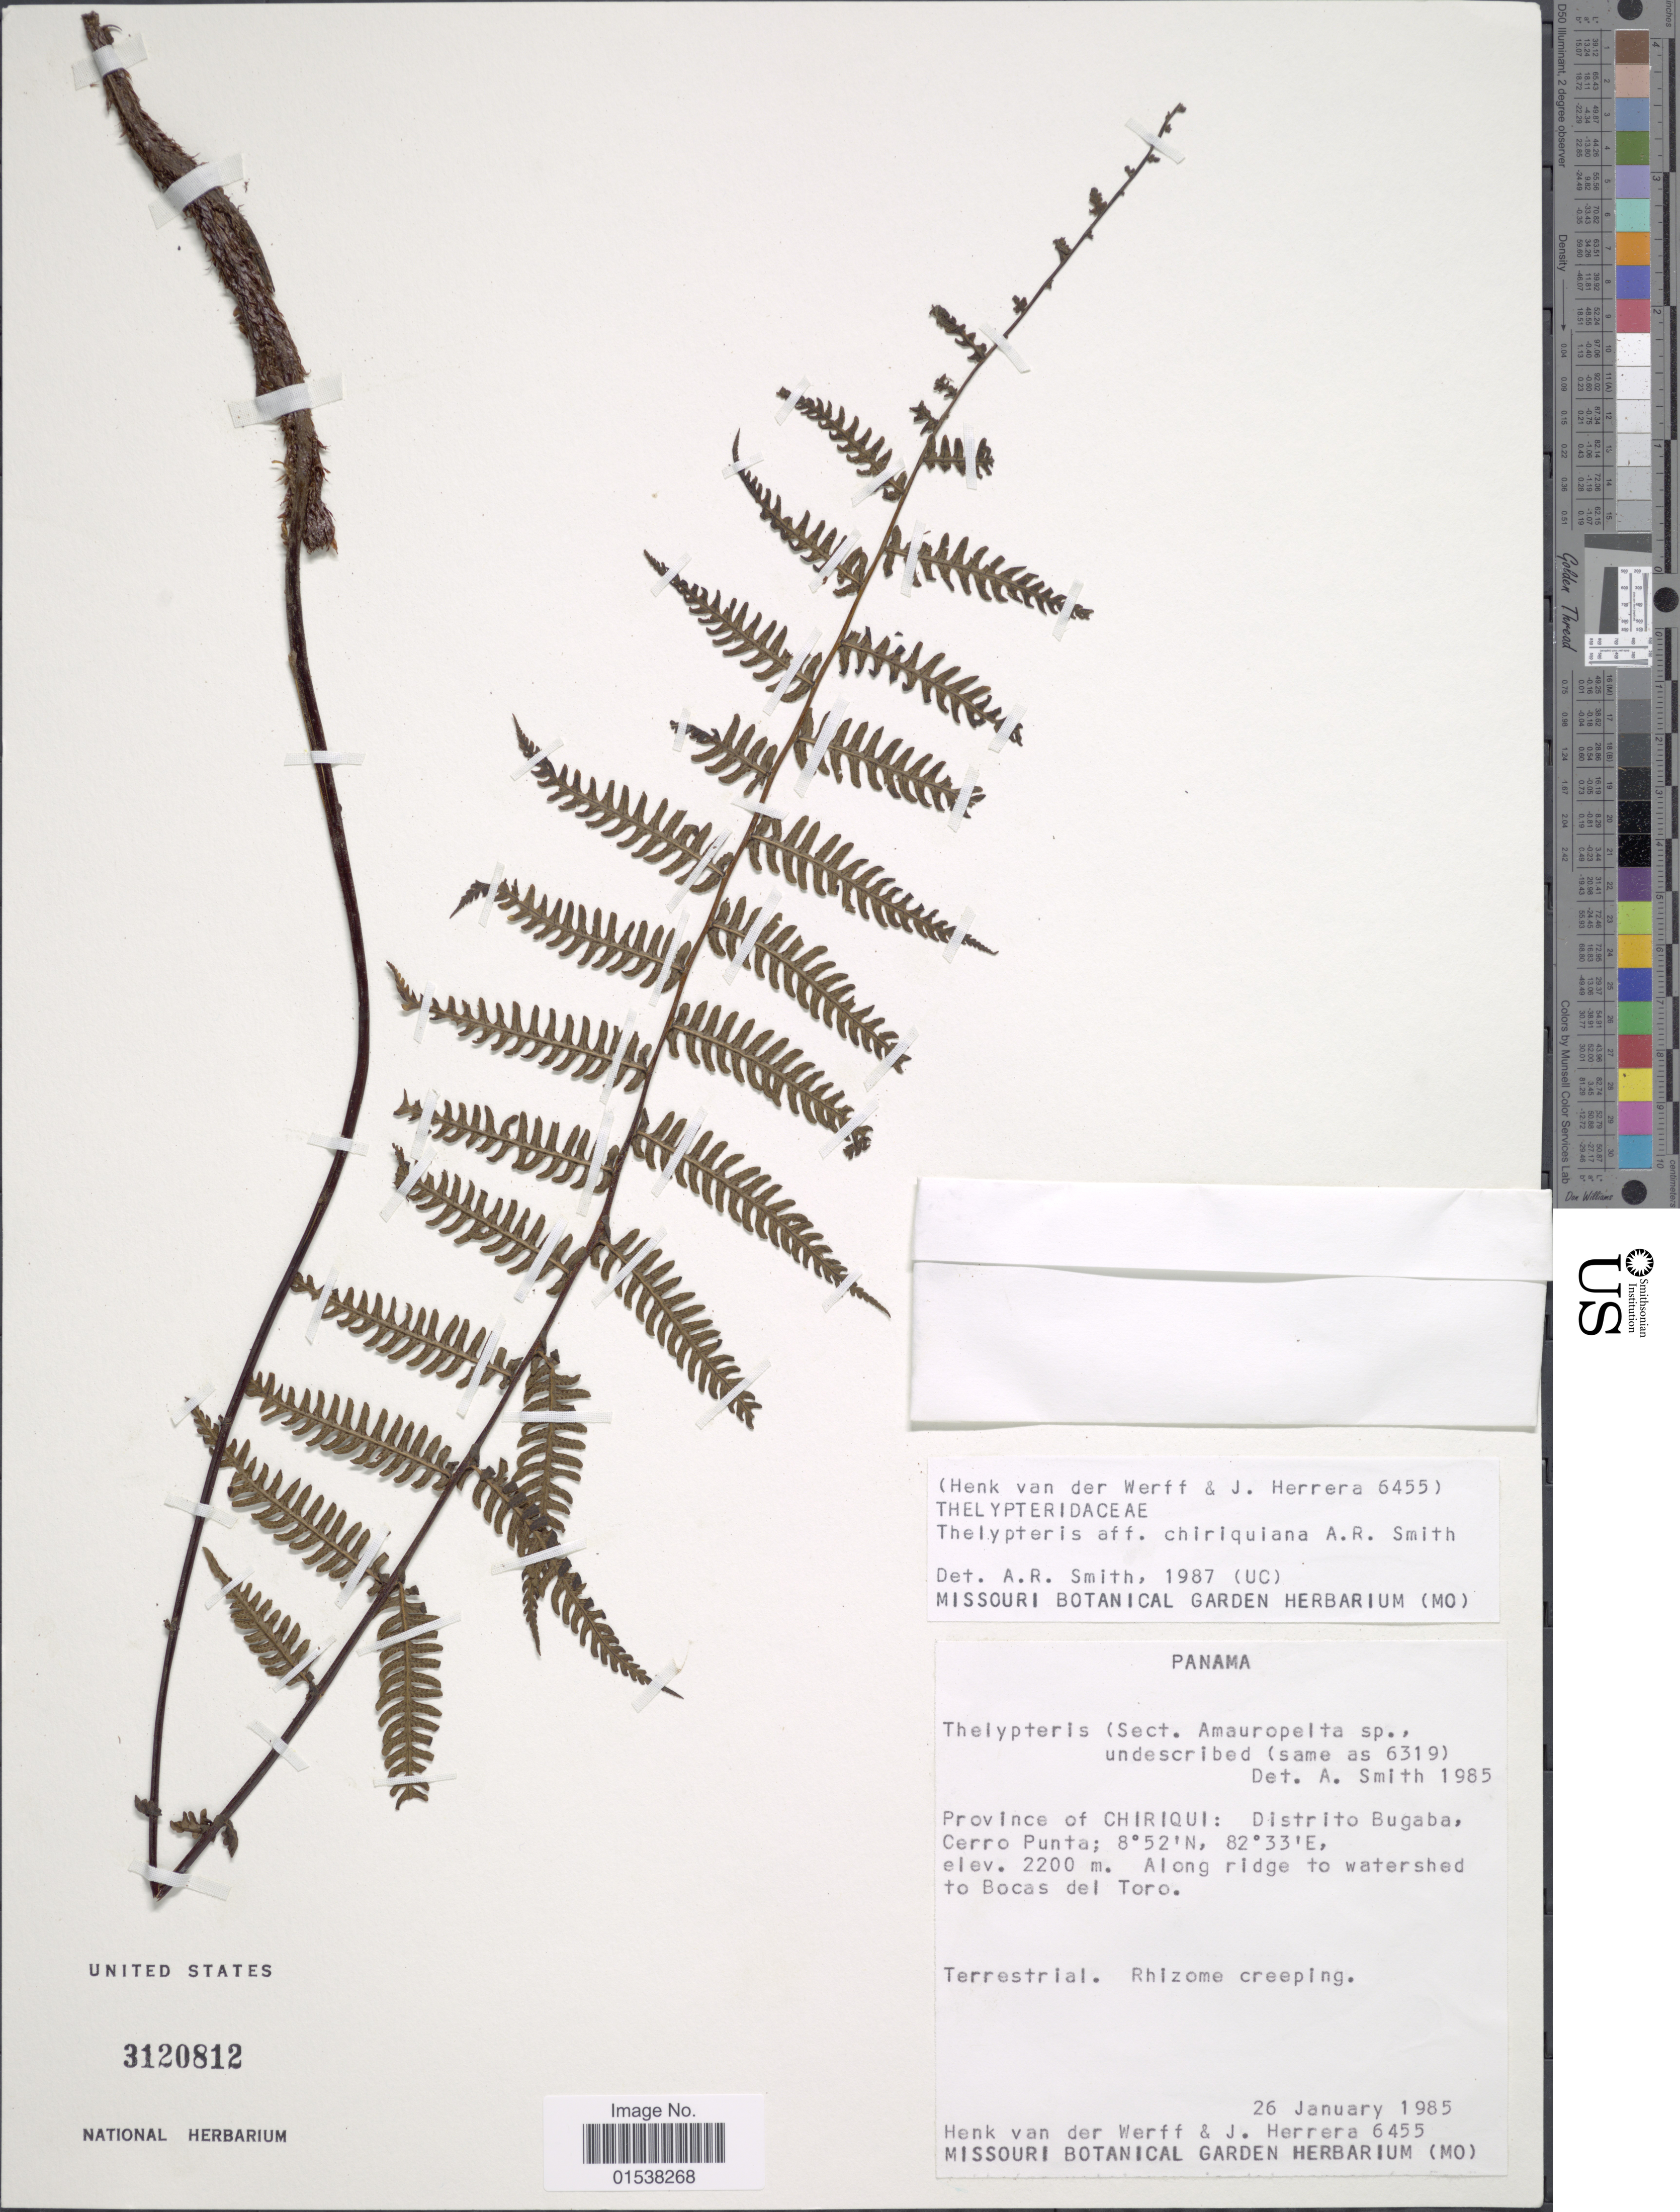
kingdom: Plantae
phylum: Tracheophyta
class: Polypodiopsida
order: Polypodiales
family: Thelypteridaceae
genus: Amauropelta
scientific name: Amauropelta chiriquiana (A.R. Sm.) comb. nov., ined. 2015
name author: (A.R. Sm.)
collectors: H. van der Werff & J. Herrera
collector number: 6455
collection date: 1985-01-26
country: Panama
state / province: Chiriqui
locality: Province de Chiriqui: Distrito Bugaba, Cerro Punta, along ridge to watershed to Bocas del Toro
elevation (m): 2200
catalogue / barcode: US 3120812